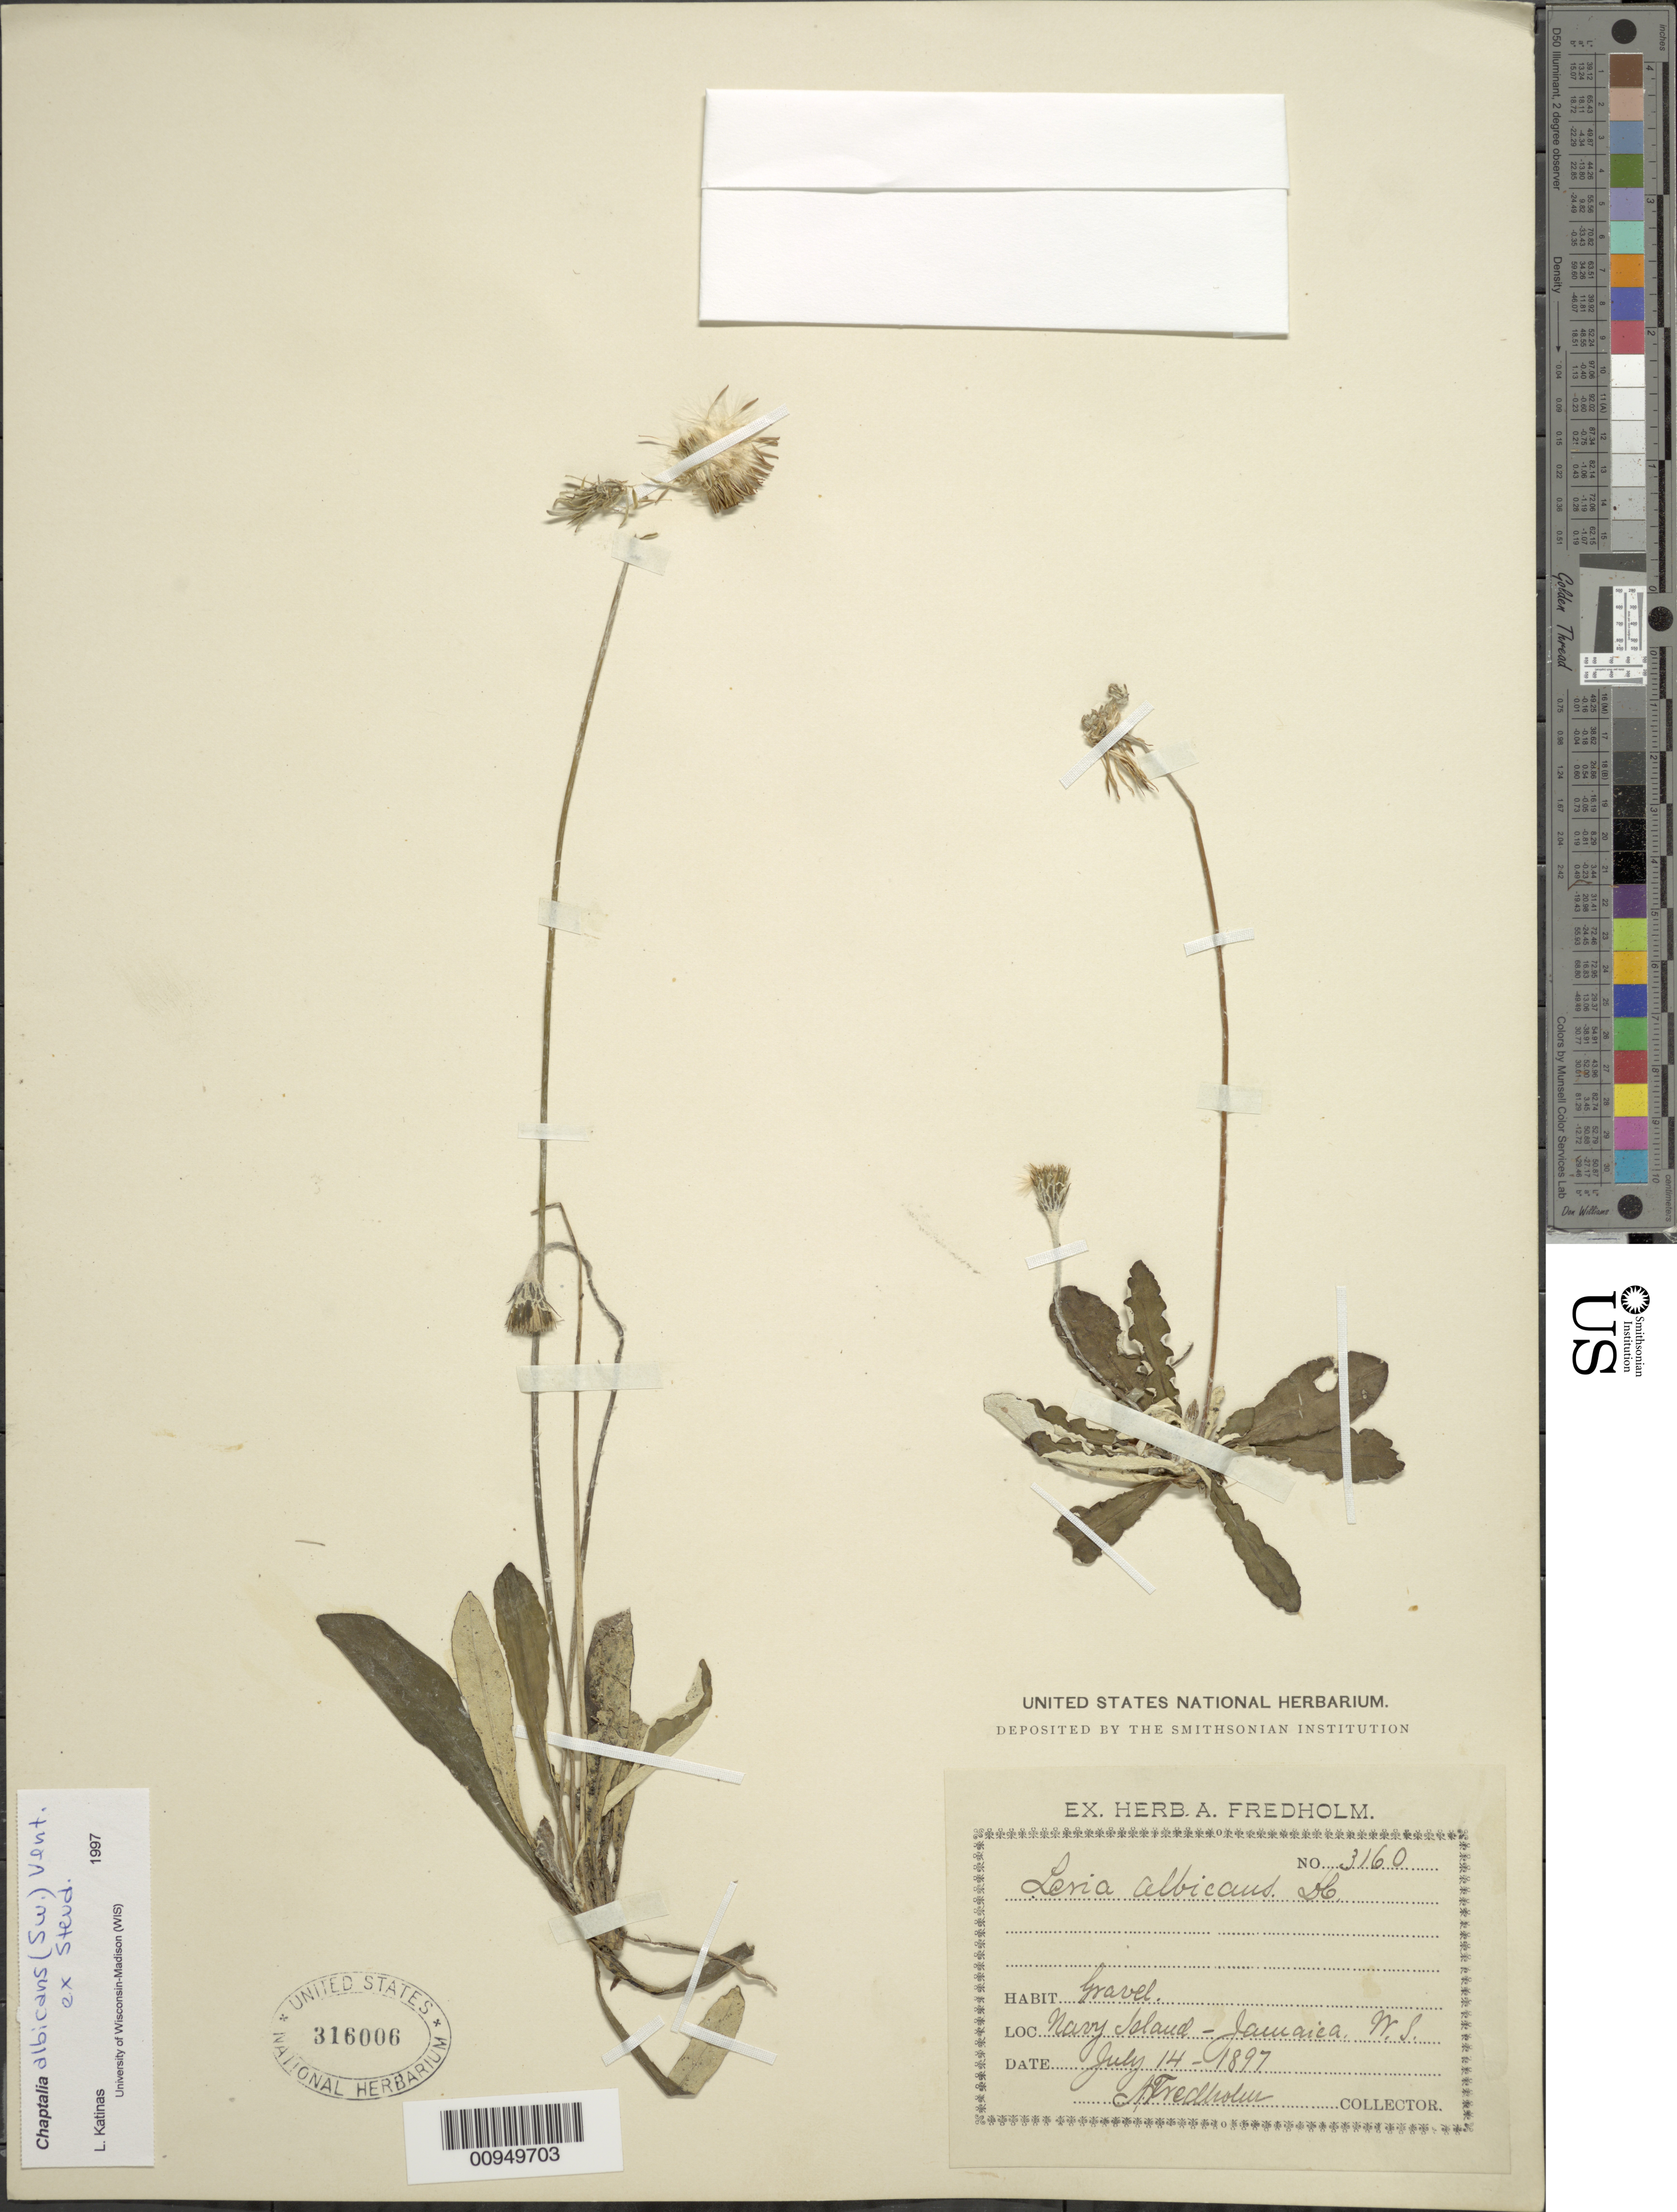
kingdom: Plantae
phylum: Tracheophyta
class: Magnoliopsida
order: Asterales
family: Asteraceae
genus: Chaptalia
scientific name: Chaptalia albicans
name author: (Sw.) Vent. ex B.D. Jacks.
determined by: Katinas, L.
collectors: A. Fredholm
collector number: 3160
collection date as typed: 14 Jul 1897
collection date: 1897-07-14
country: Jamaica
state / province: Portland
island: Navy Island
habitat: Gravel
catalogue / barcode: US 316006